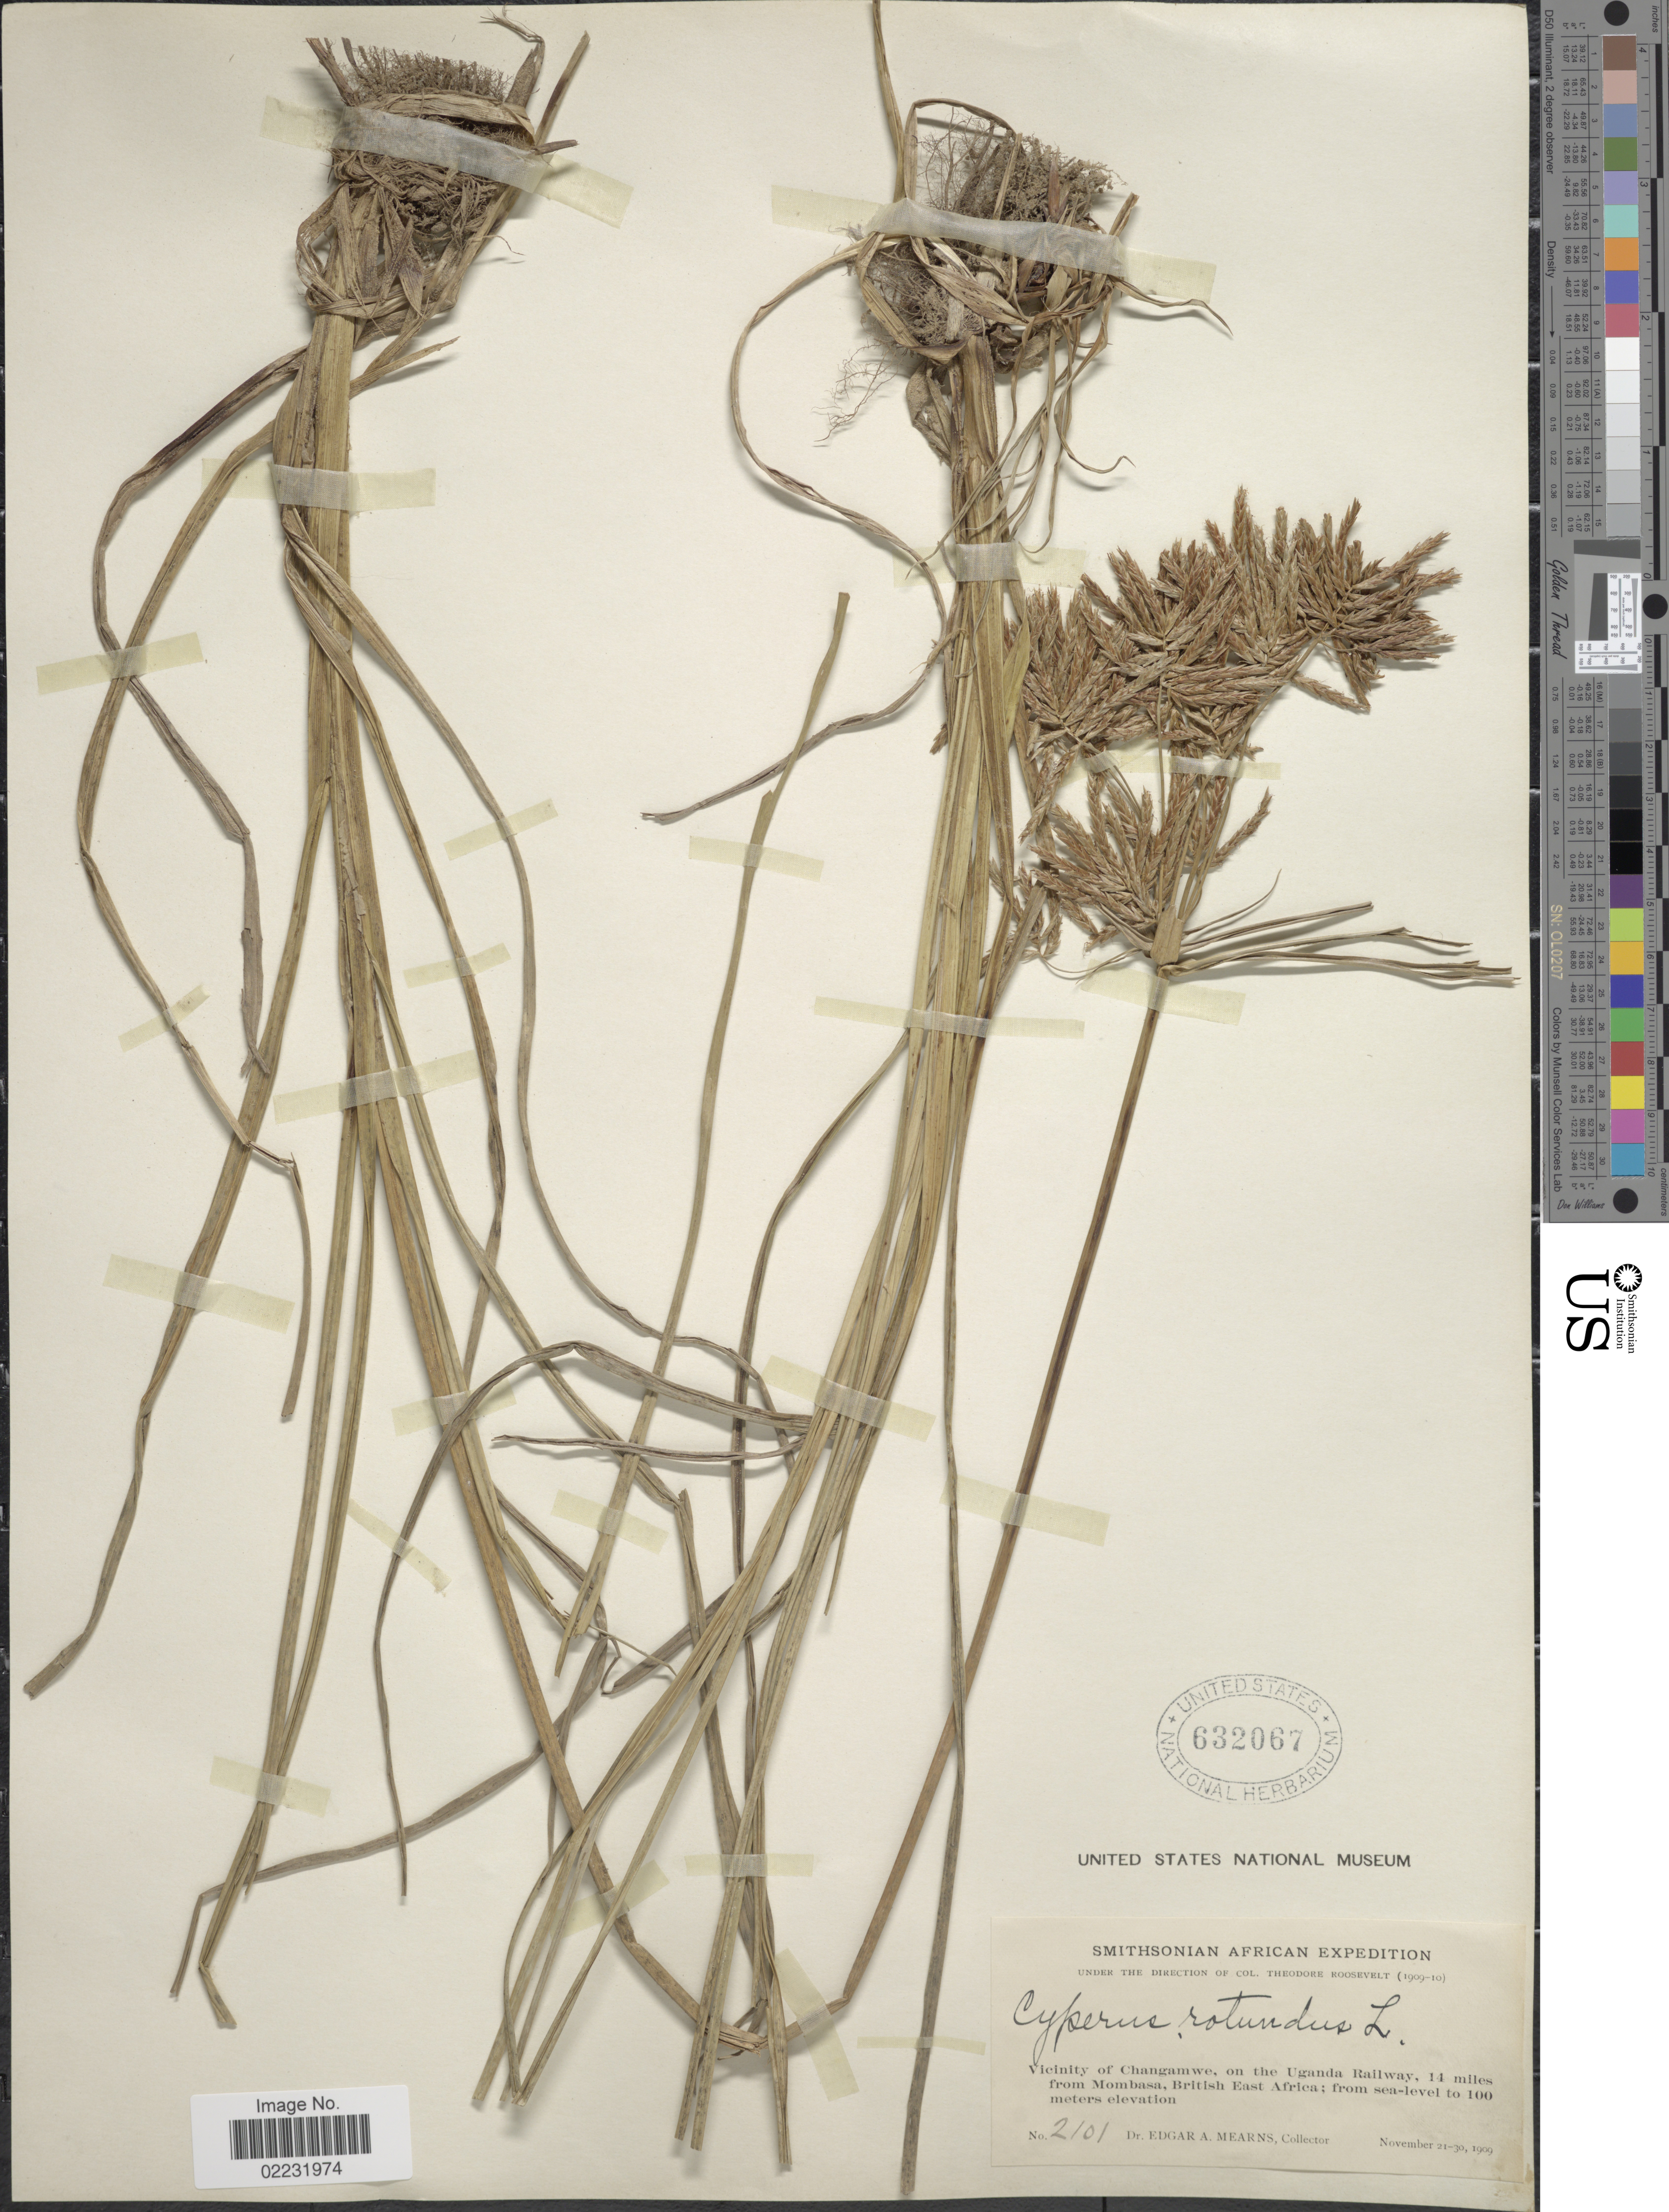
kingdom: Plantae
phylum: Tracheophyta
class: Liliopsida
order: Poales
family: Cyperaceae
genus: Cyperus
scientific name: Cyperus rotundus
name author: L.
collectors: E. A. Mearns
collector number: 2101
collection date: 1909-11-21/1909-11-30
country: Kenya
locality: Vicinity of Changamwe, on the Uganda Railway, 14 miles from Mobasa, British East Africa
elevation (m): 100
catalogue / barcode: US 632067